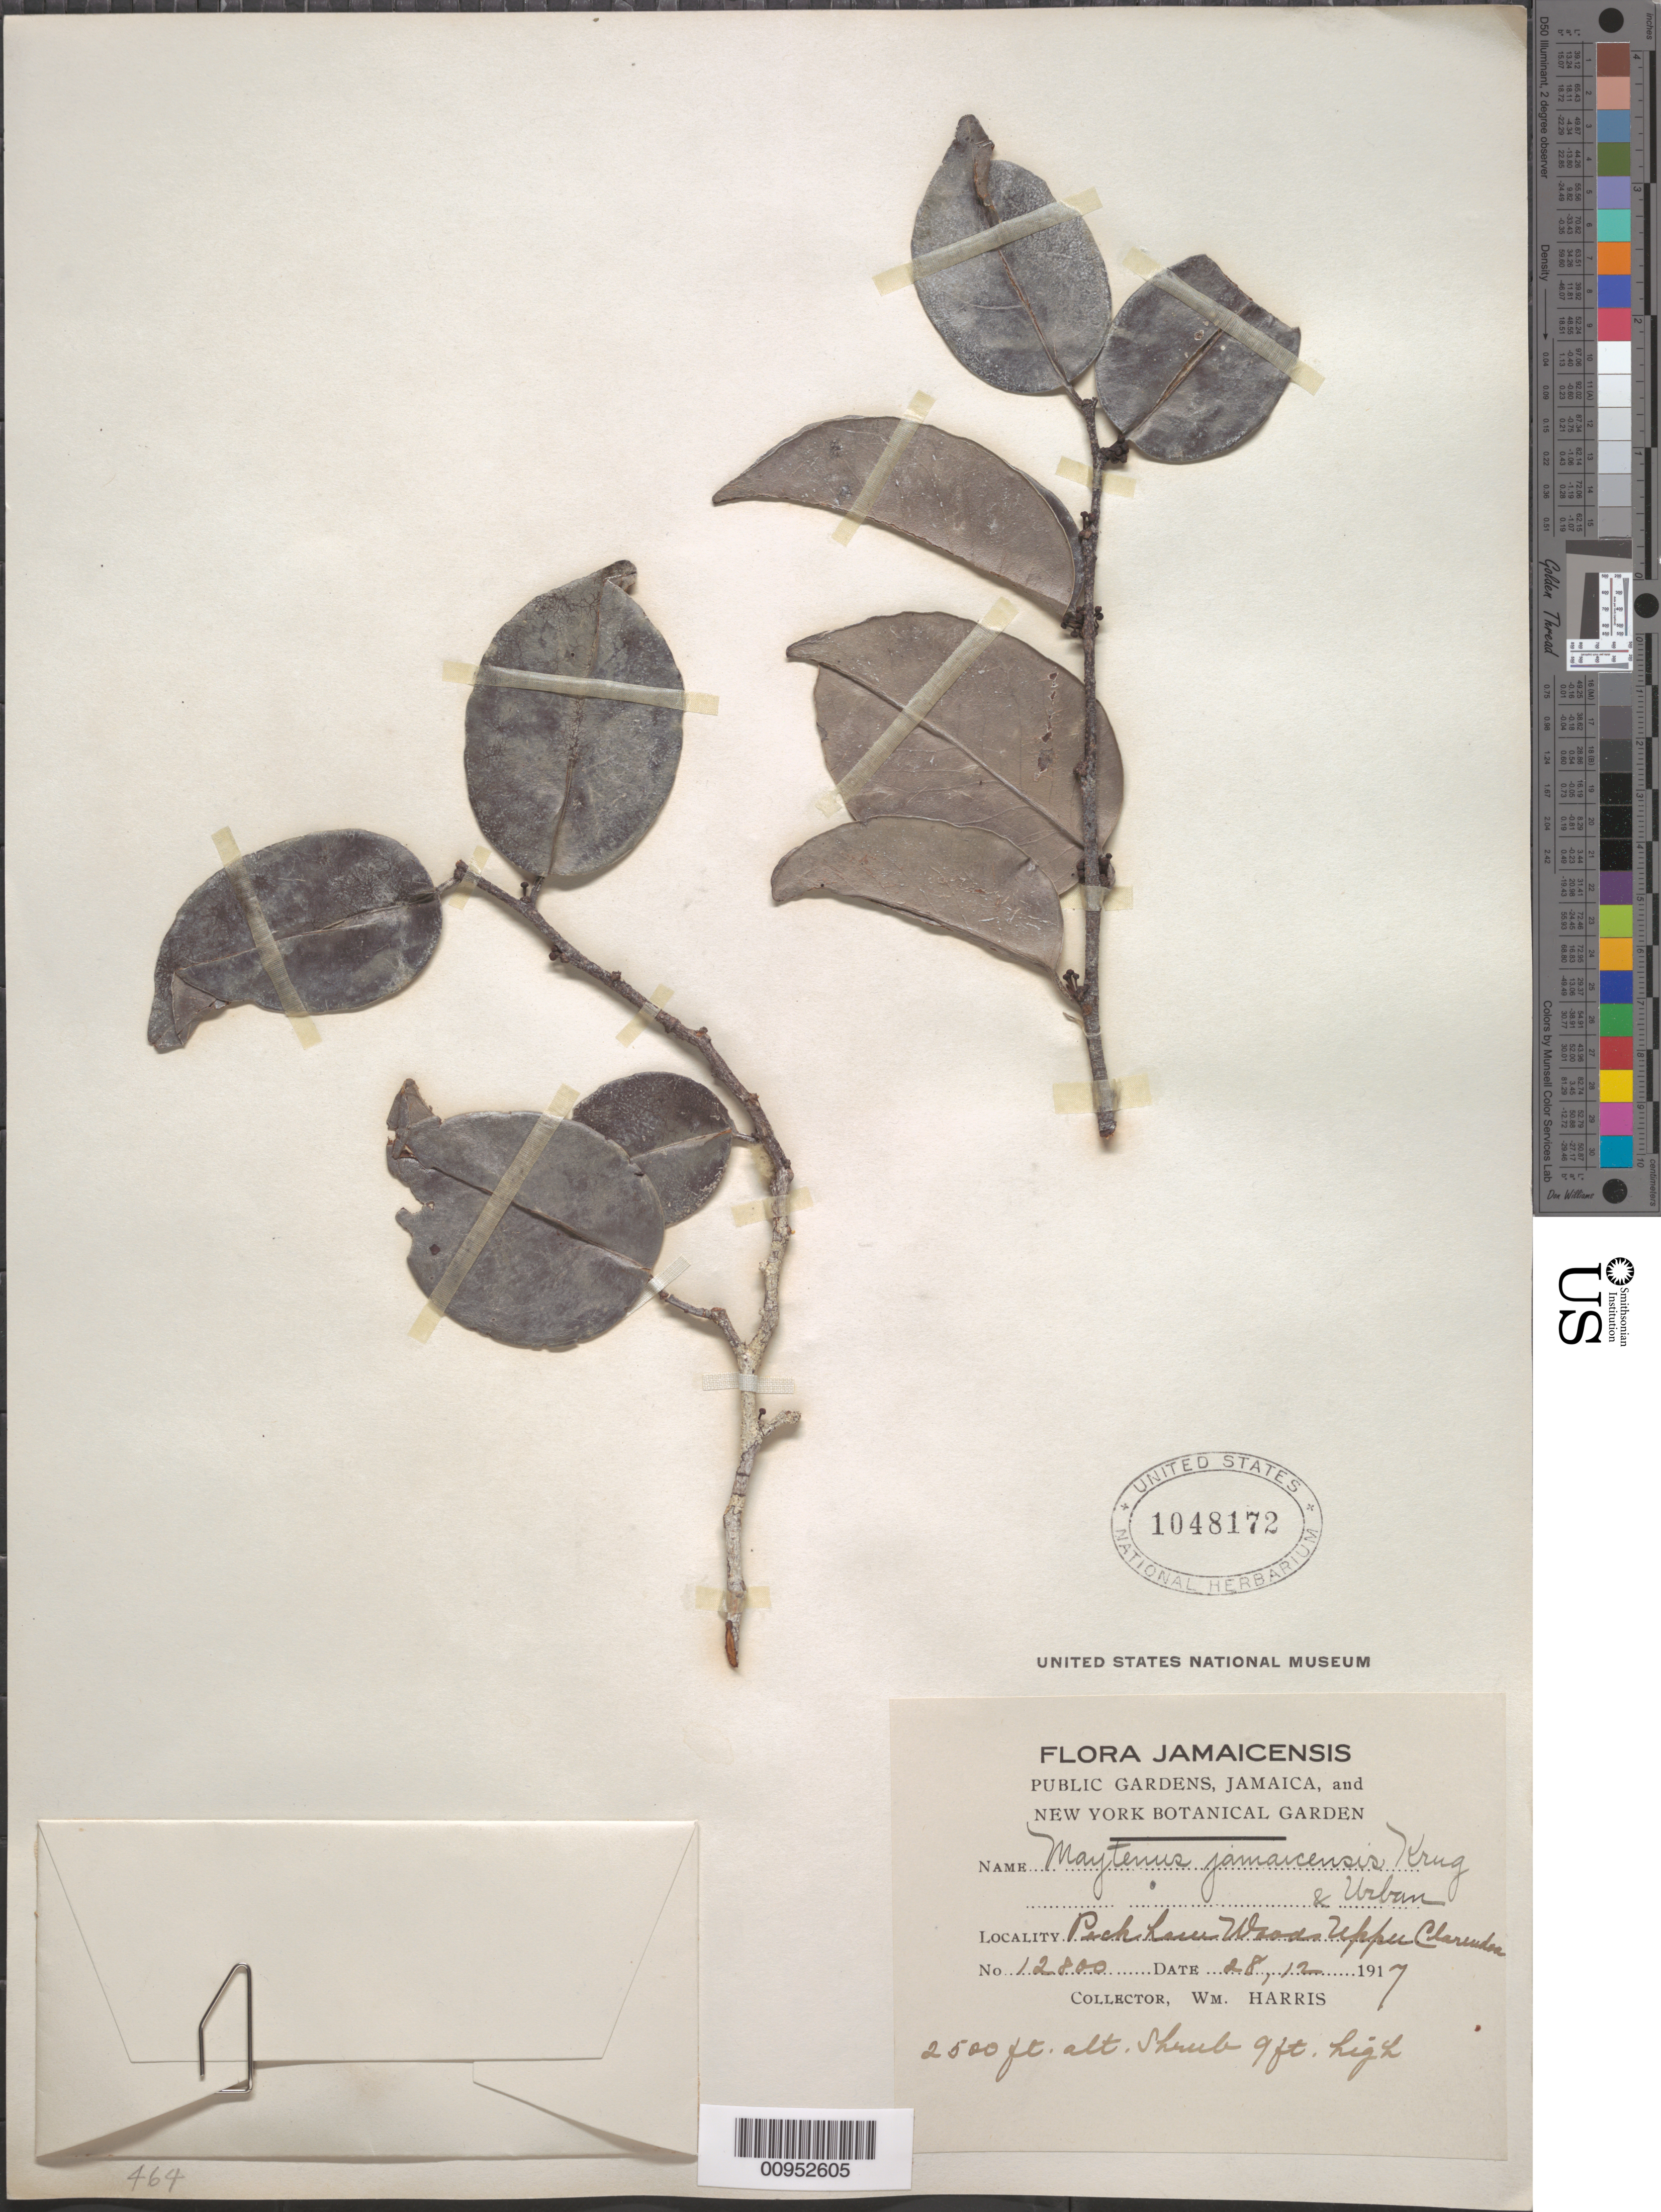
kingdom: Plantae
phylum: Tracheophyta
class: Magnoliopsida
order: Celastrales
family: Celastraceae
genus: Maytenus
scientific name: Maytenus jamaicensis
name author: Krug & Urb.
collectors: W. H. Harris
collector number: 12800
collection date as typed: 28 Dec 1917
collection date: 1917-12-28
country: Jamaica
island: Jamaica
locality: Peckhorn Woods, Upper Clarendon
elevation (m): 762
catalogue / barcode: US 1048172